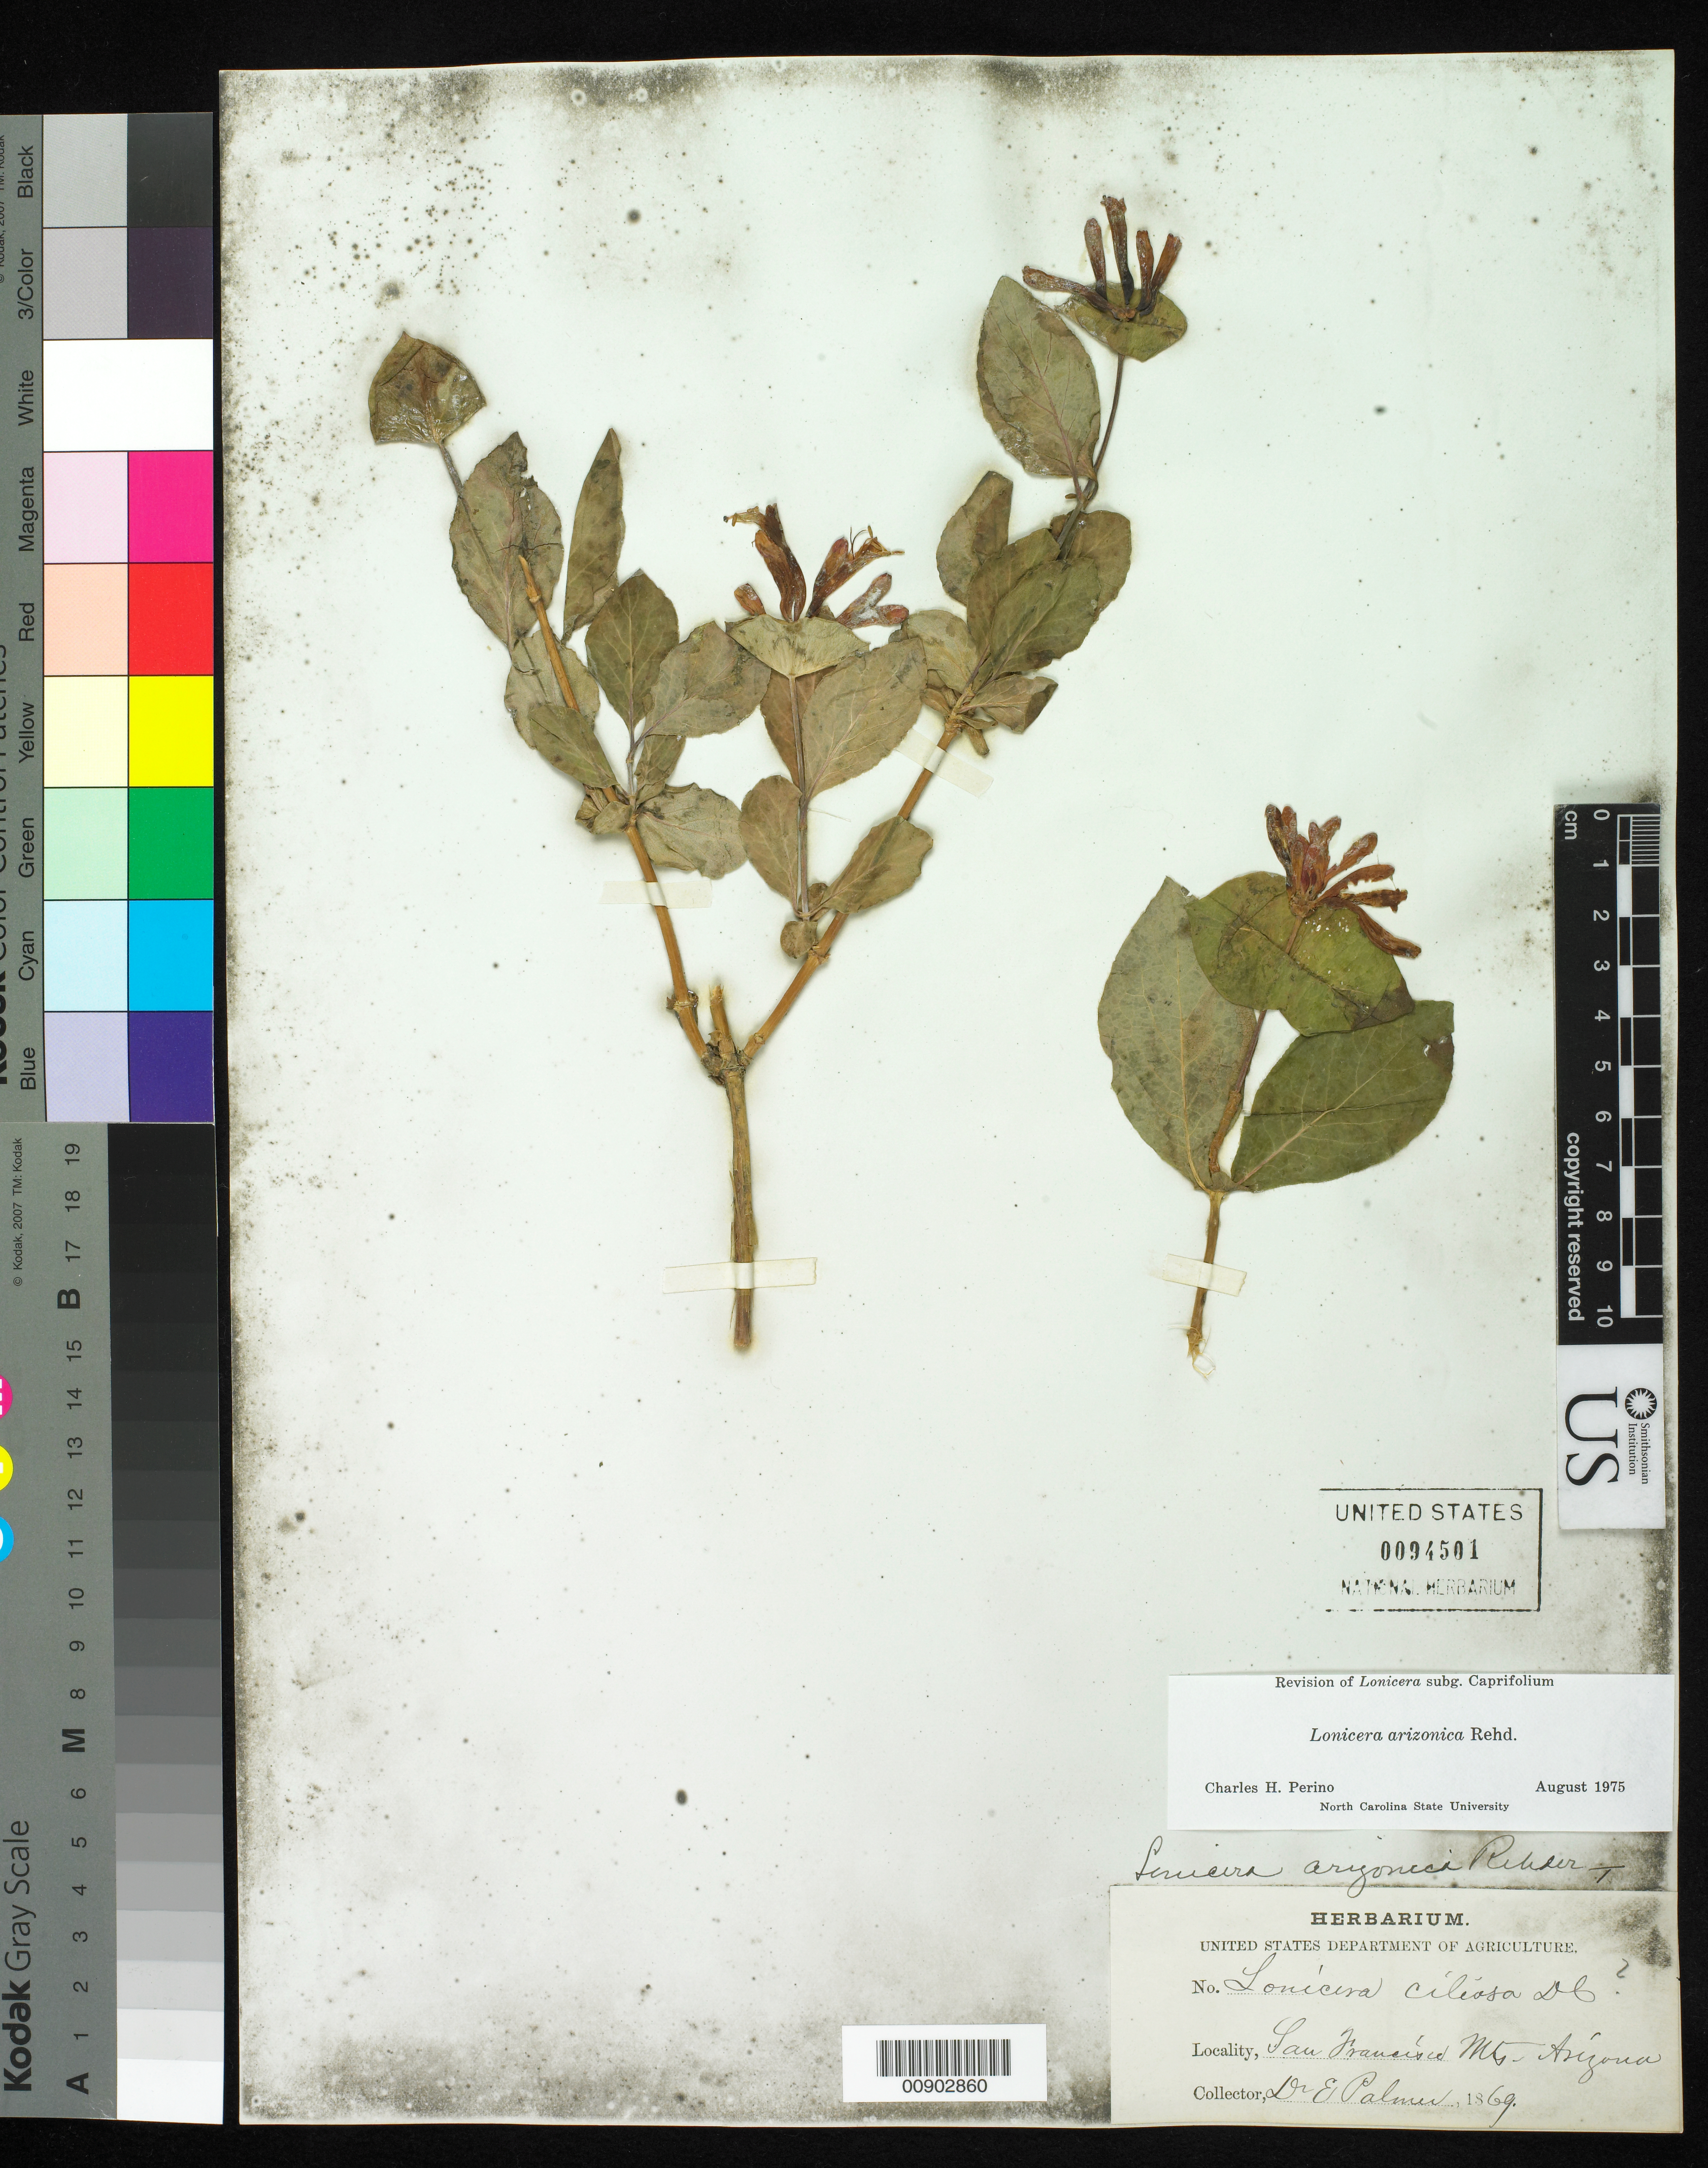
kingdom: Plantae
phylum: Tracheophyta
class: Magnoliopsida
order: Dipsacales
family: Caprifoliaceae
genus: Lonicera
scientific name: Lonicera arizonica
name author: Rehder in Sarg.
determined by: Perino, C.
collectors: E. Palmer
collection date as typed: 1869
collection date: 1869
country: United States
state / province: Arizona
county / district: Coconino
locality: San Francisco Mts.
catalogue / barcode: US 94501